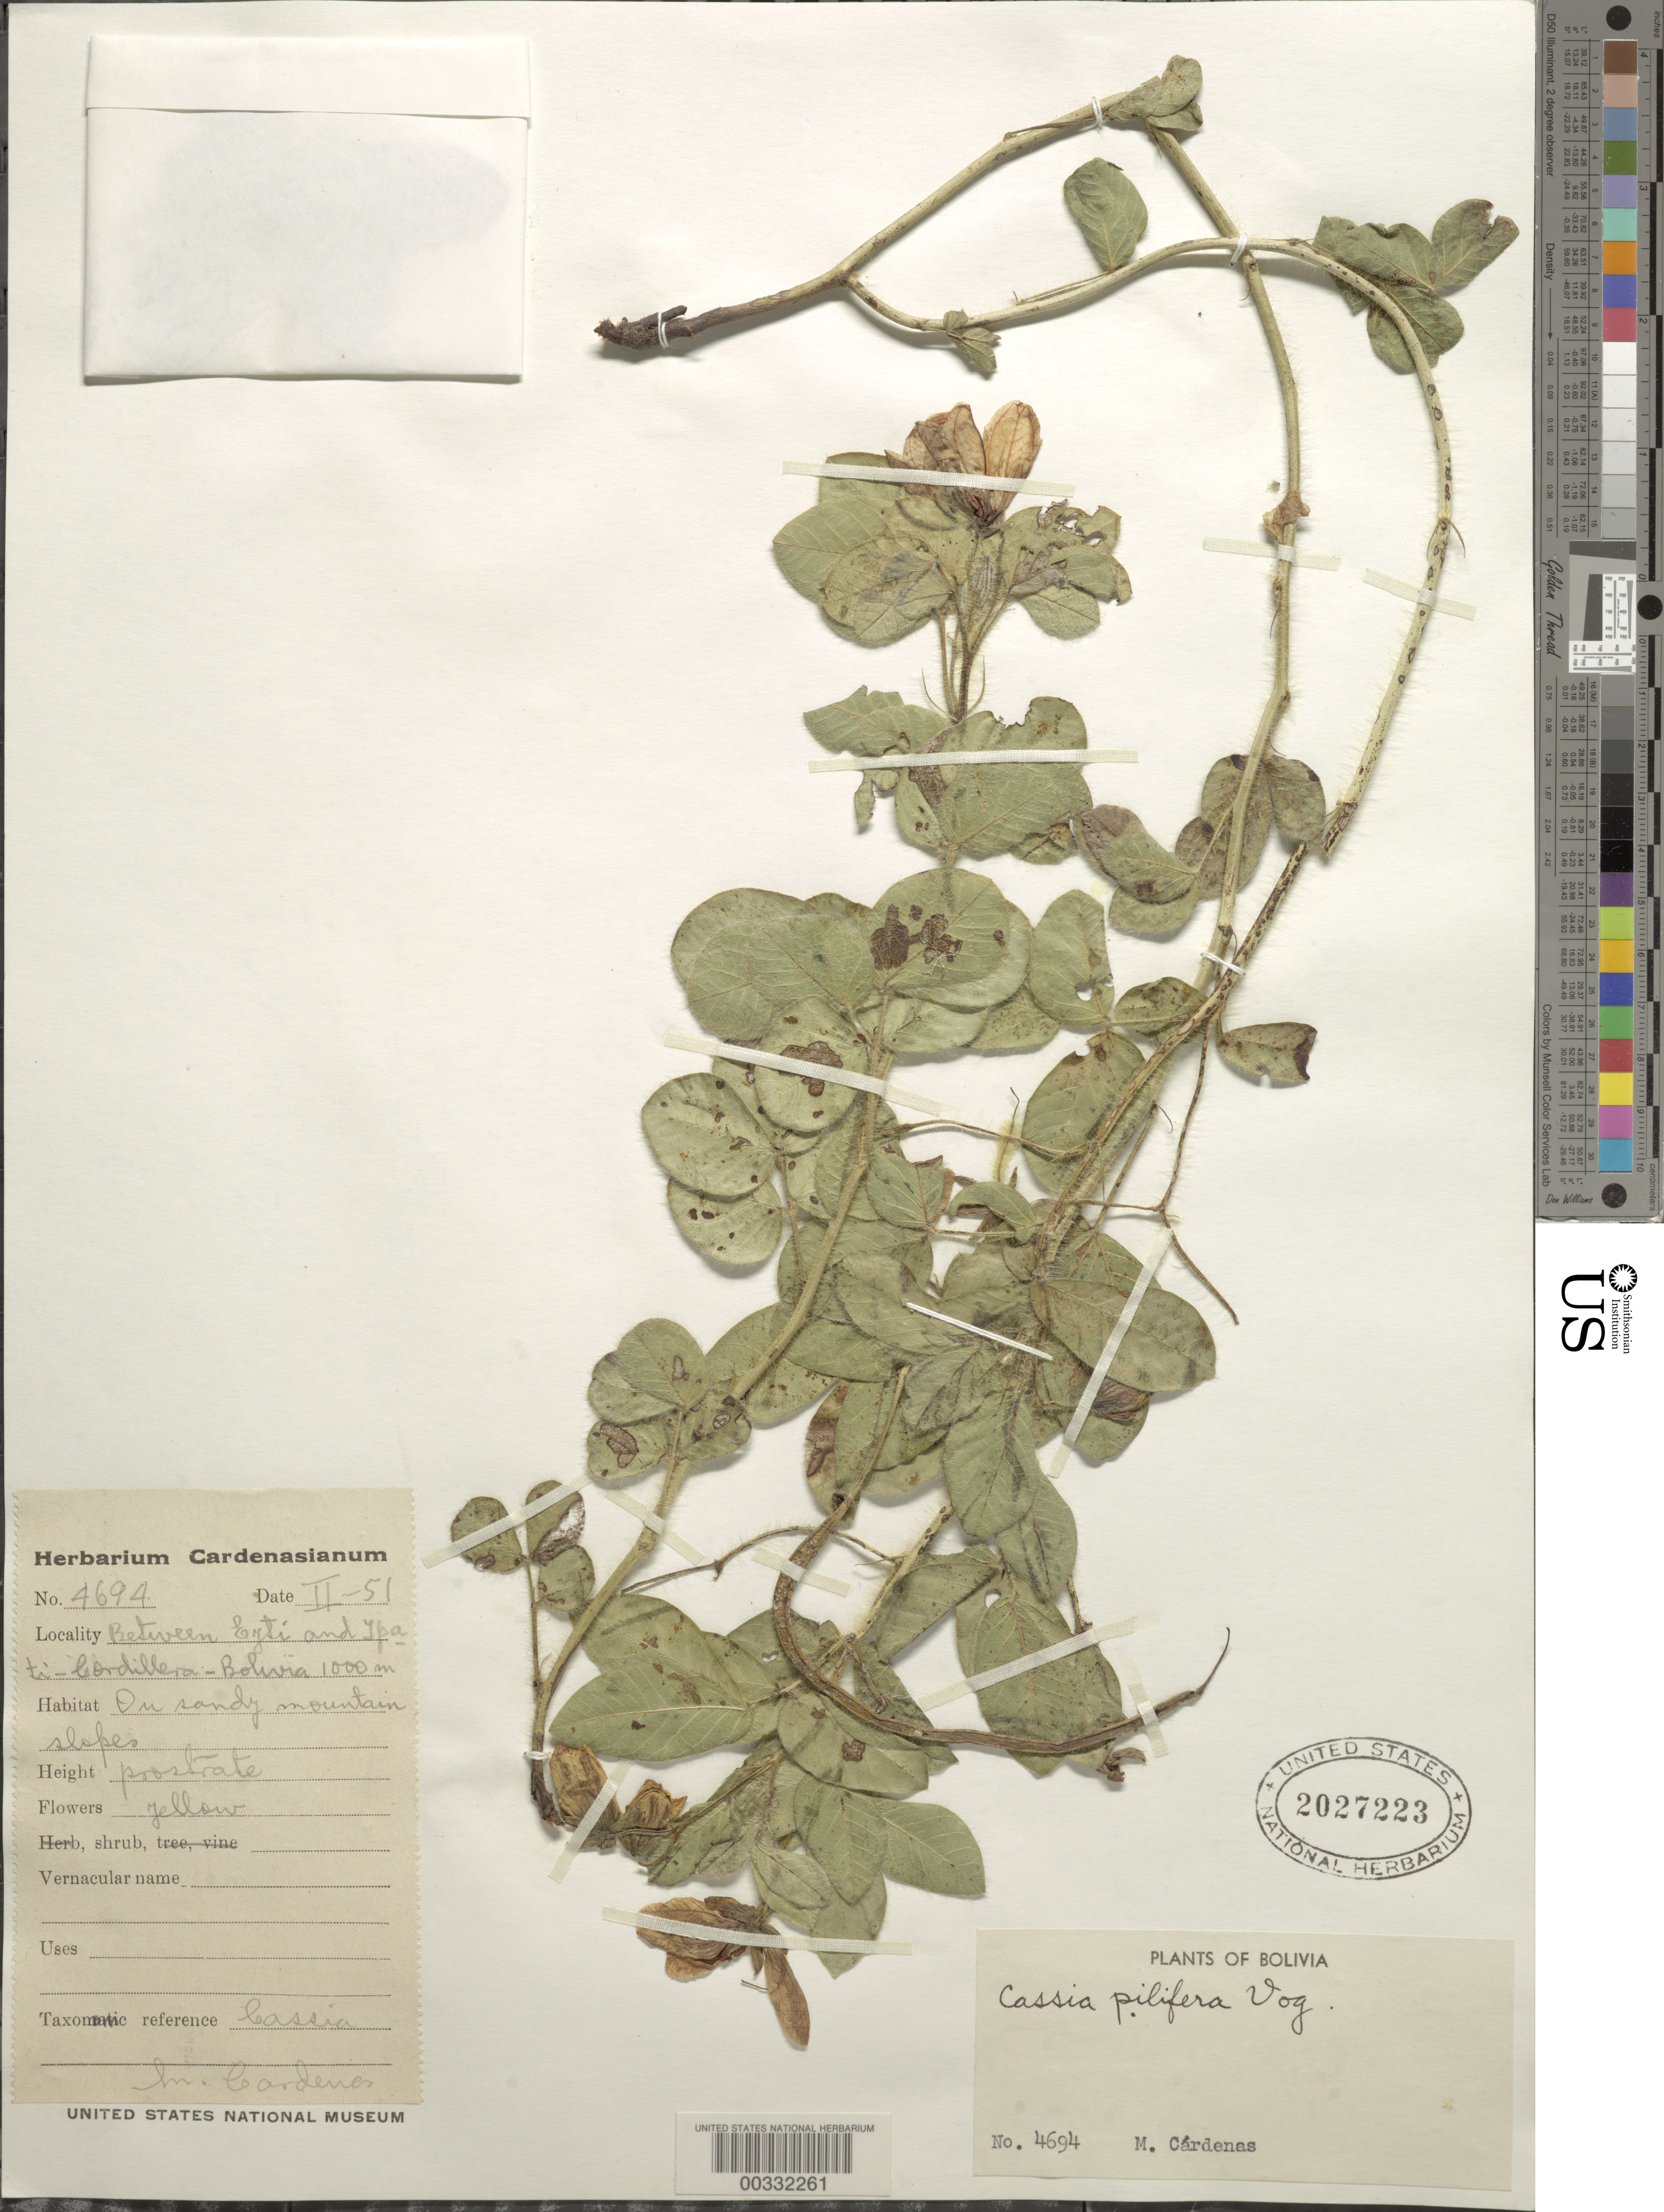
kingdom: Plantae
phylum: Tracheophyta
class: Magnoliopsida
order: Fabales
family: Fabaceae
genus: Senna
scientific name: Senna pilifera var. pilifera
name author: (Vogel) H.S. Irwin & Barneby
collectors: M. Cárdenas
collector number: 4694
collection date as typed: Feb 1951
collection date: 1951-02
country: Bolivia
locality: Between Eyti and Ipati-Cordillera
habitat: On sandy mountain slopes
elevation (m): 1000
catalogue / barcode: US 2027223